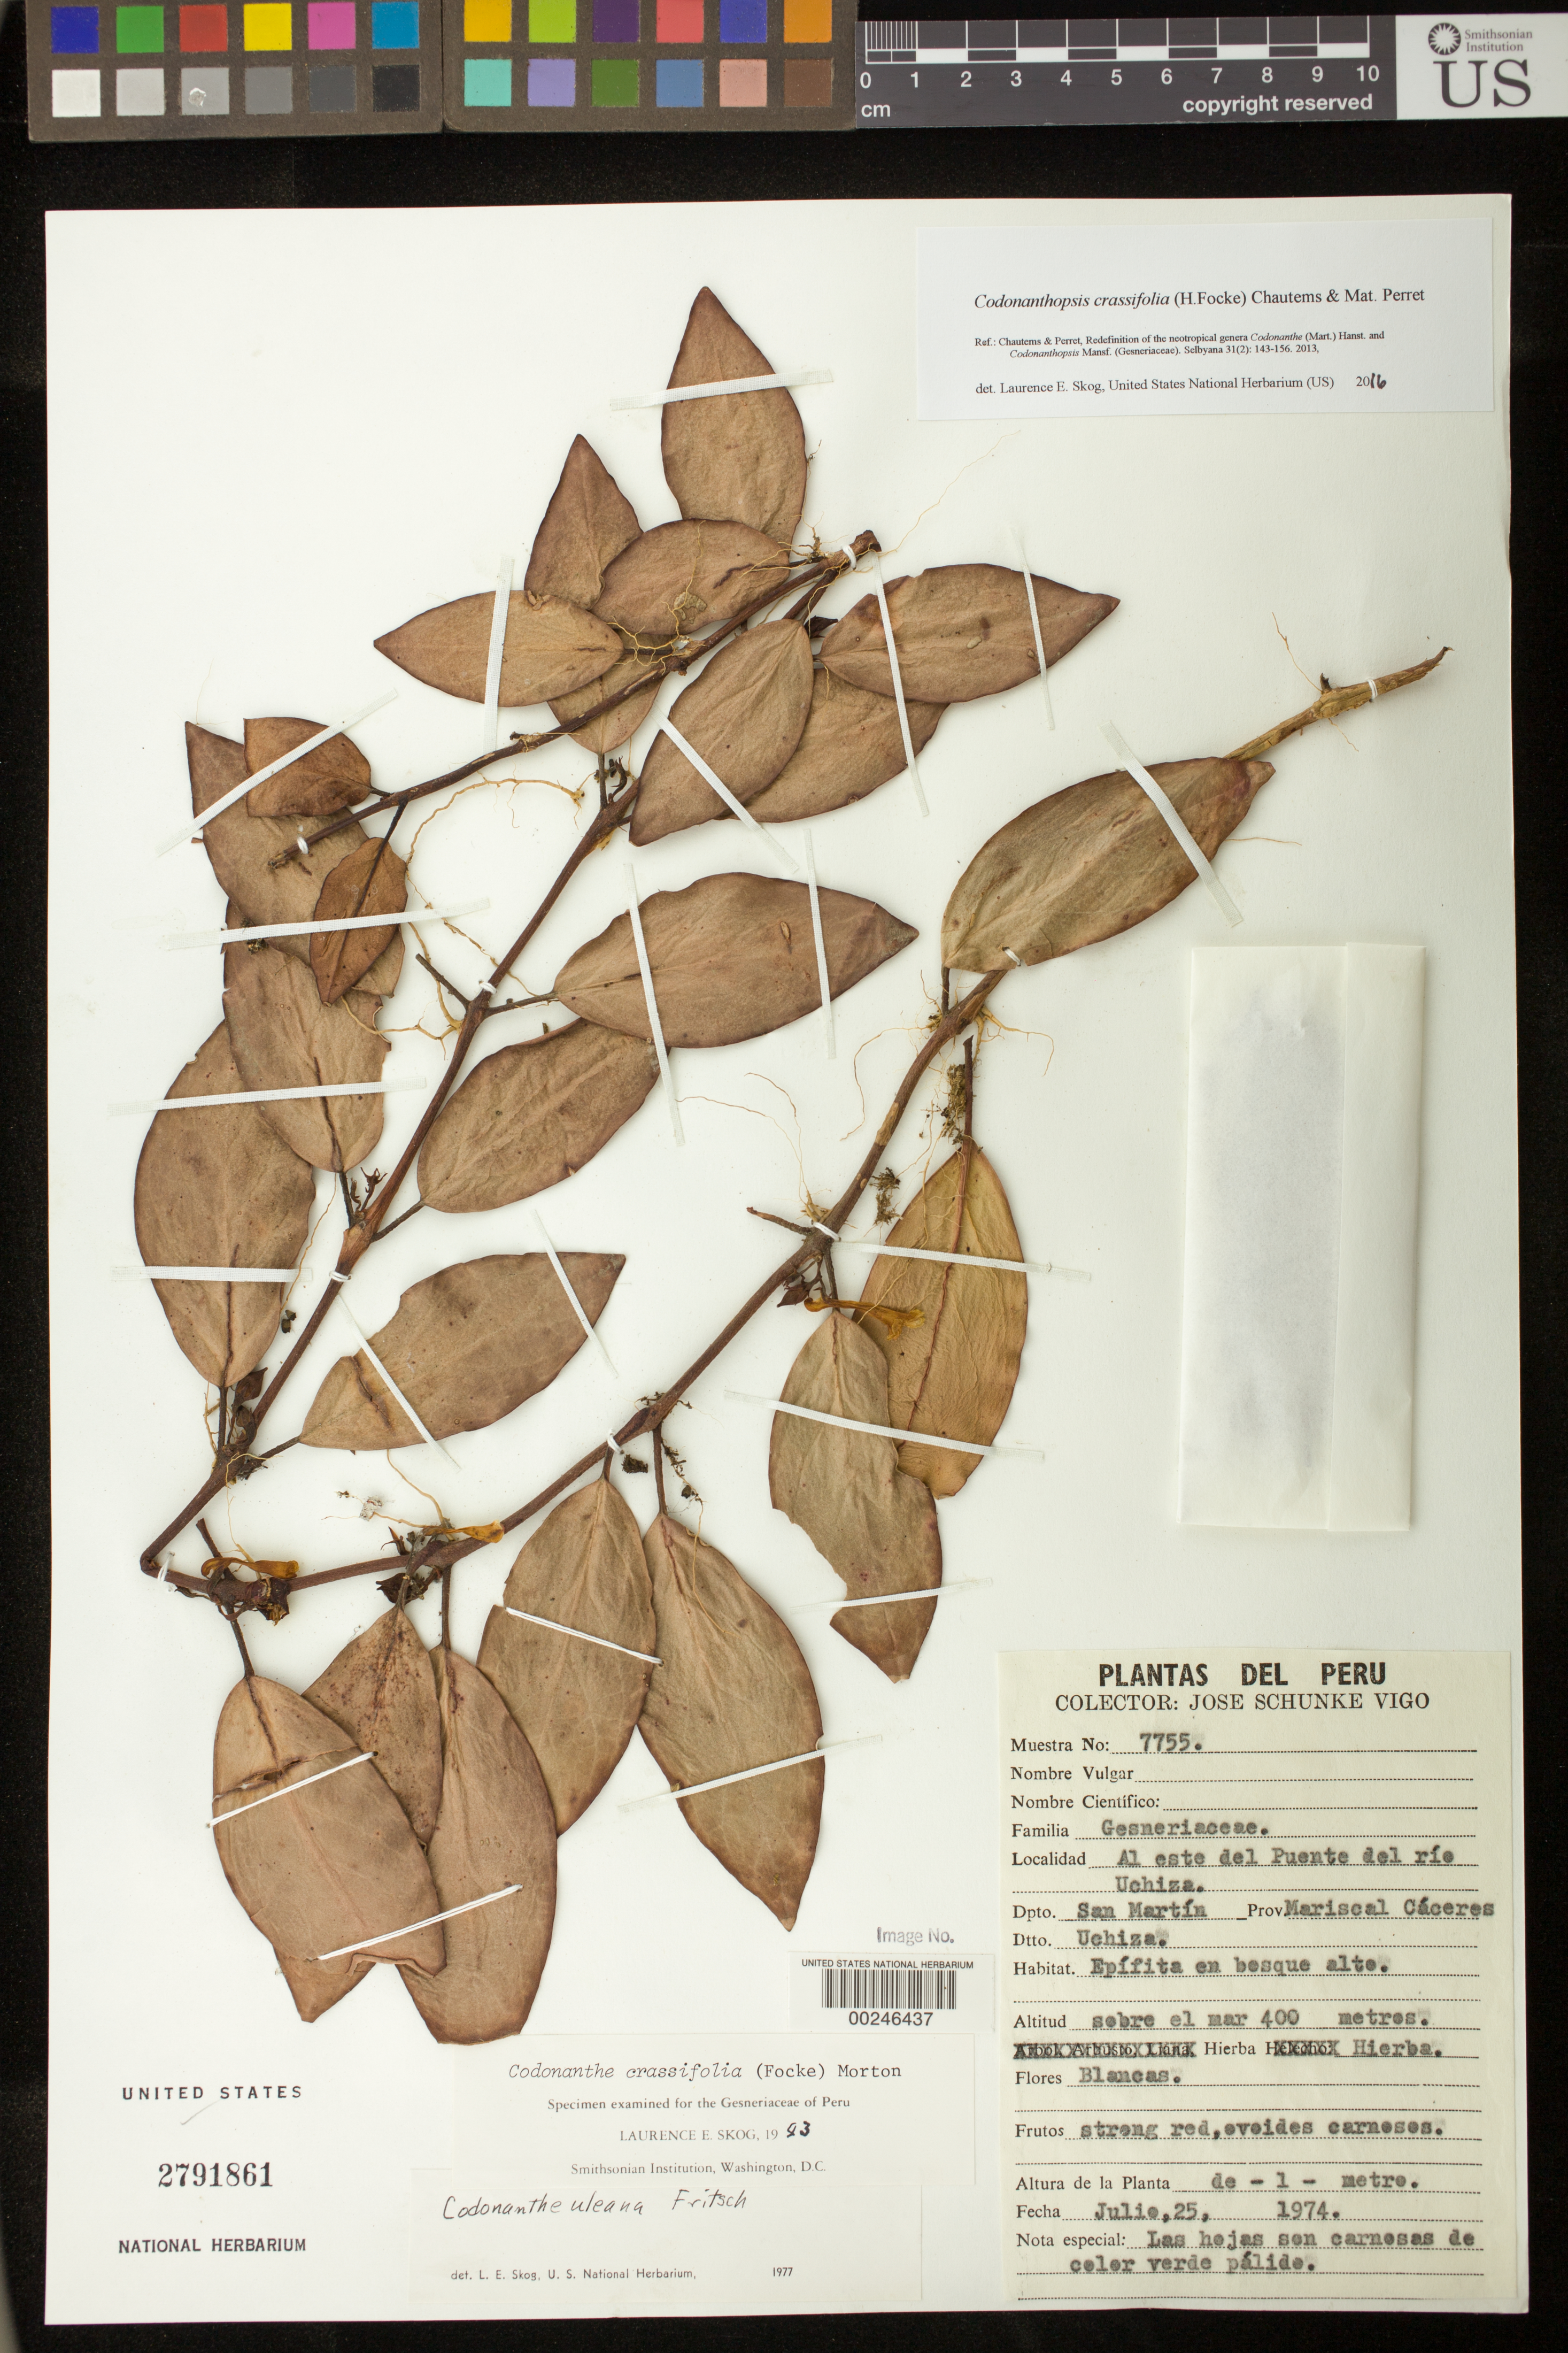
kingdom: Plantae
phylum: Tracheophyta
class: Magnoliopsida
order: Lamiales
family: Gesneriaceae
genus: Codonanthopsis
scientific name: Codonanthopsis crassifolia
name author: (H. Focke) Chautems & Mat.Perret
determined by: Skog, Laurence E.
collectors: J. Schunke Vigo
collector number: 7755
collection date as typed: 25 Jul 1974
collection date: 1974-07-25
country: Peru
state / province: San Martín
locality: Prov. Mariscal Cáceres, Dtto. Uchiza, E of Puente del Rio Uchiza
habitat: Epiphyte in tall forest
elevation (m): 400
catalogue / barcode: US 2791861